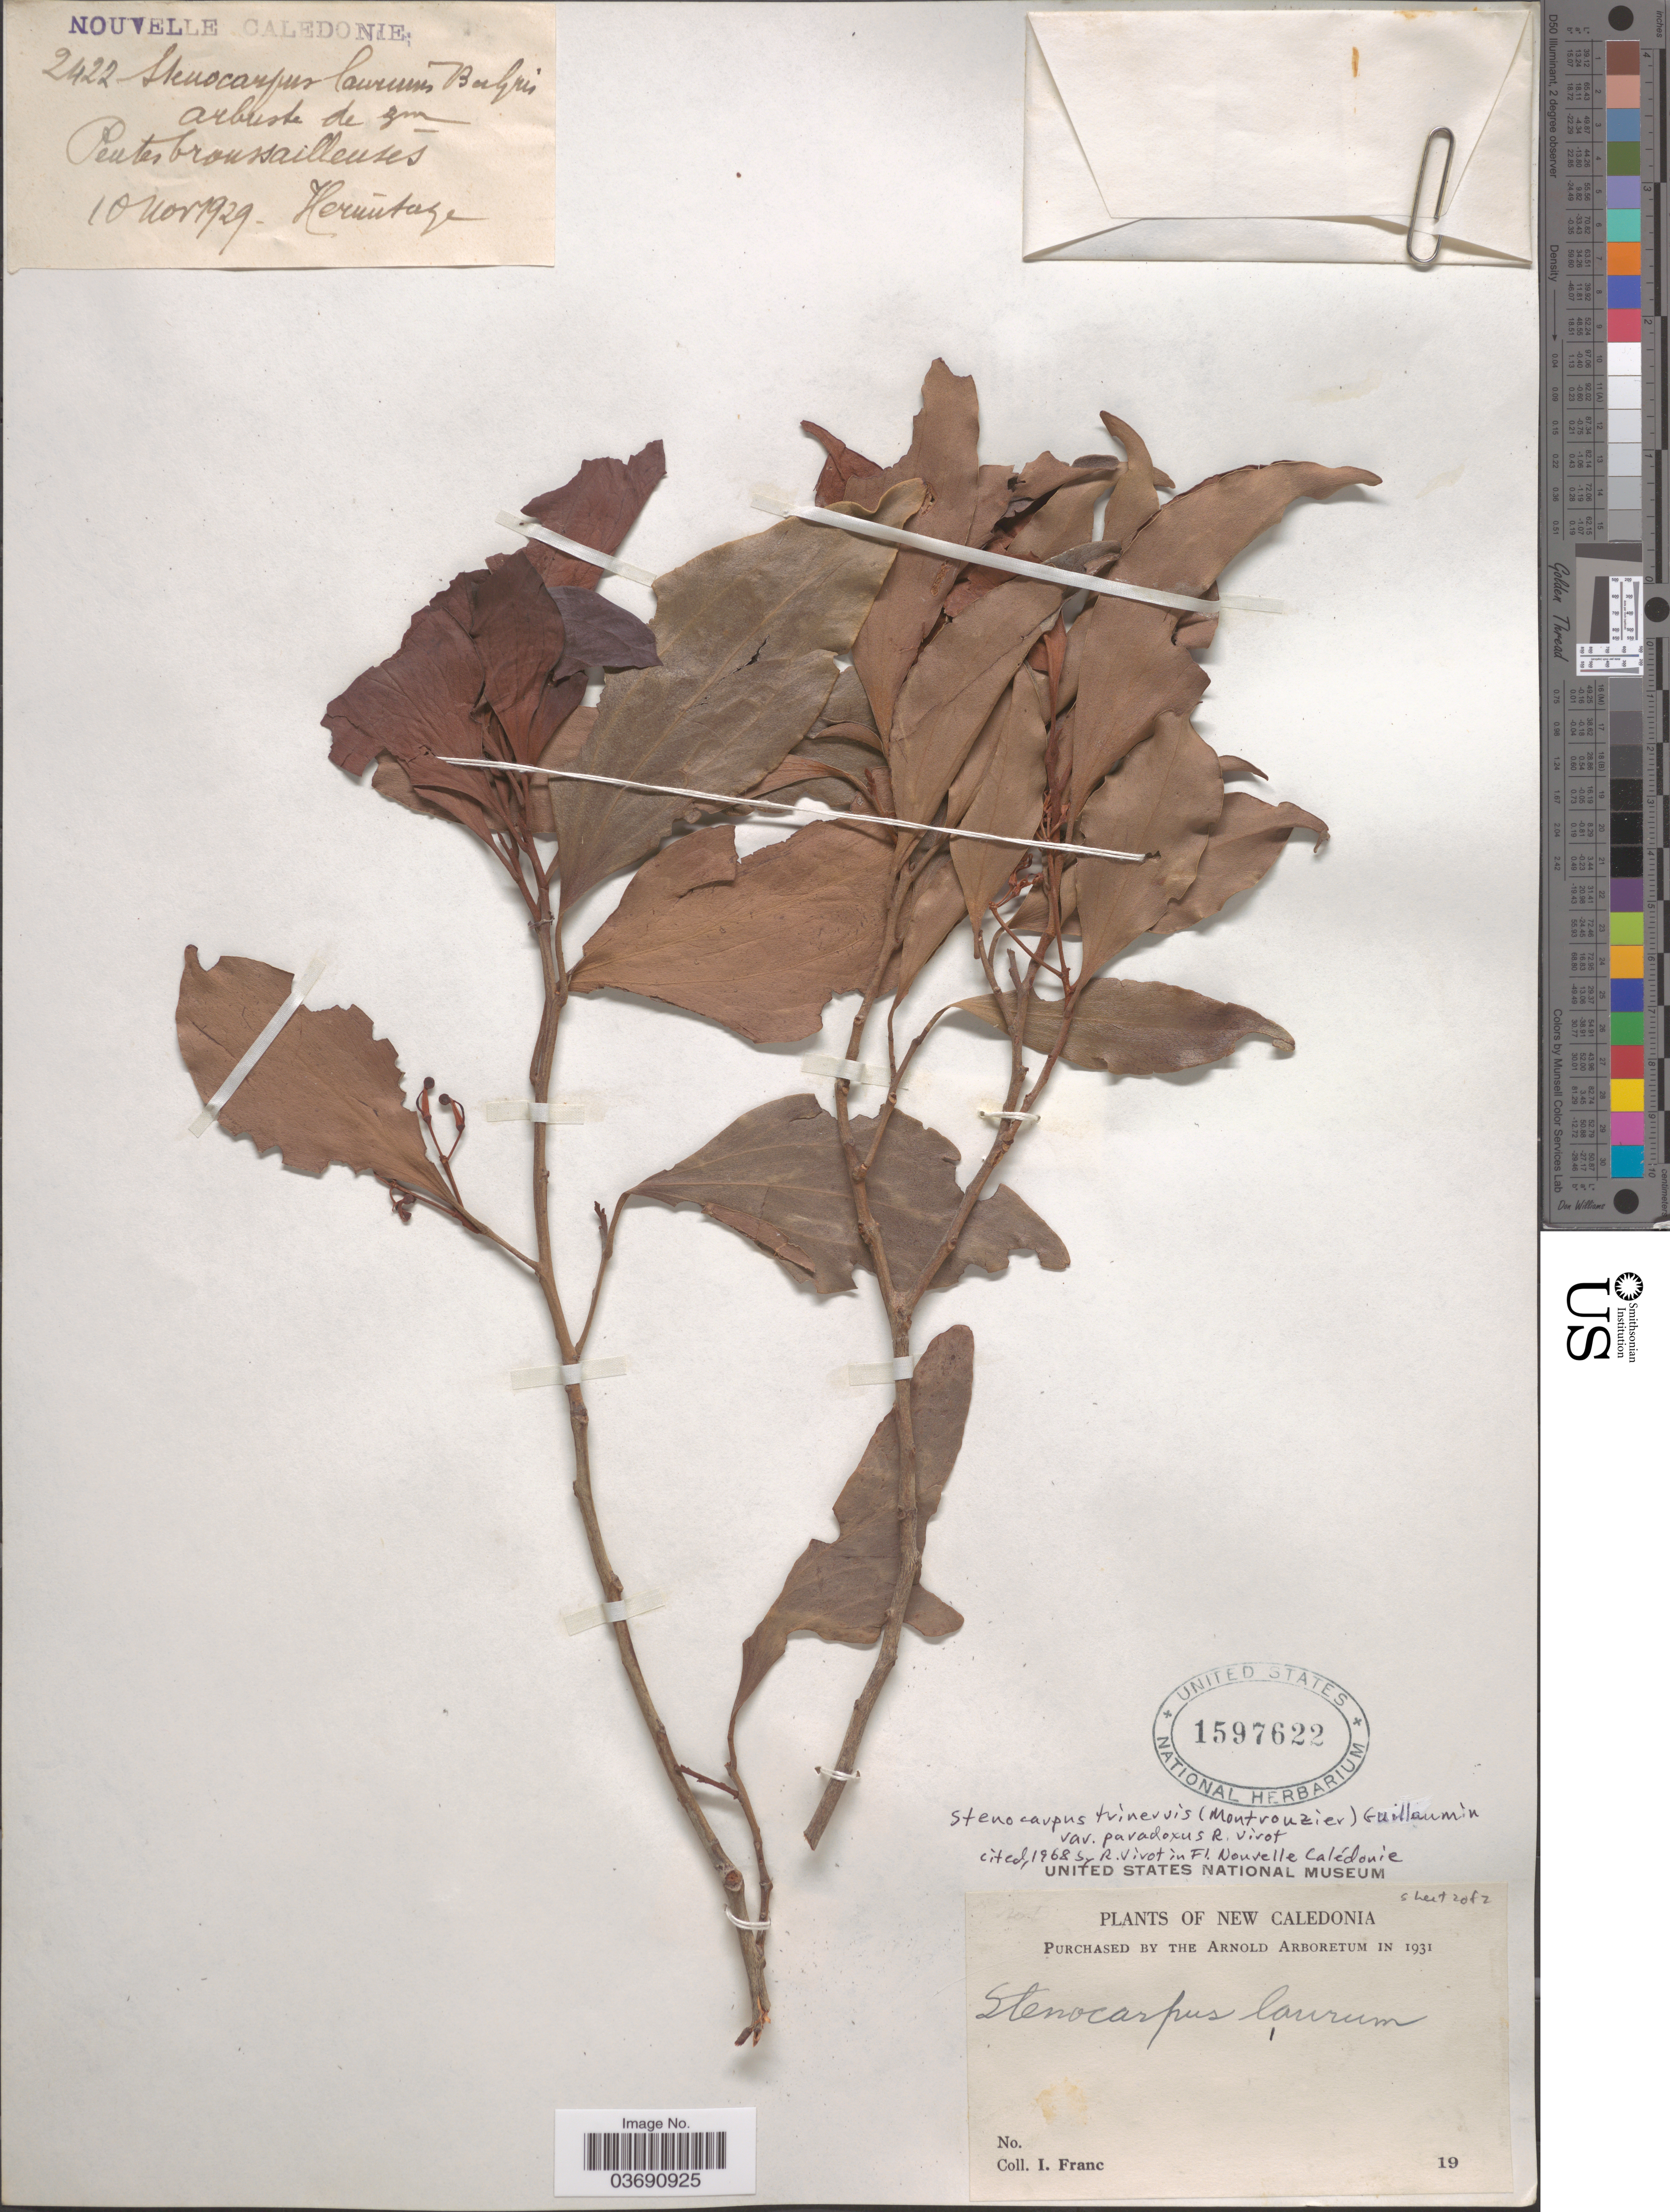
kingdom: Plantae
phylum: Tracheophyta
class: Magnoliopsida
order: Proteales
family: Proteaceae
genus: Stenocarpus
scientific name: Stenocarpus trinervis var. paradoxus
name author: R. Virot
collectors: I. Franc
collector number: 2422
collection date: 1929-11-10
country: New Caledonia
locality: Nouvelle Caledonie. Pentes broussailleuses Hermitage.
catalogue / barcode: US 1597622